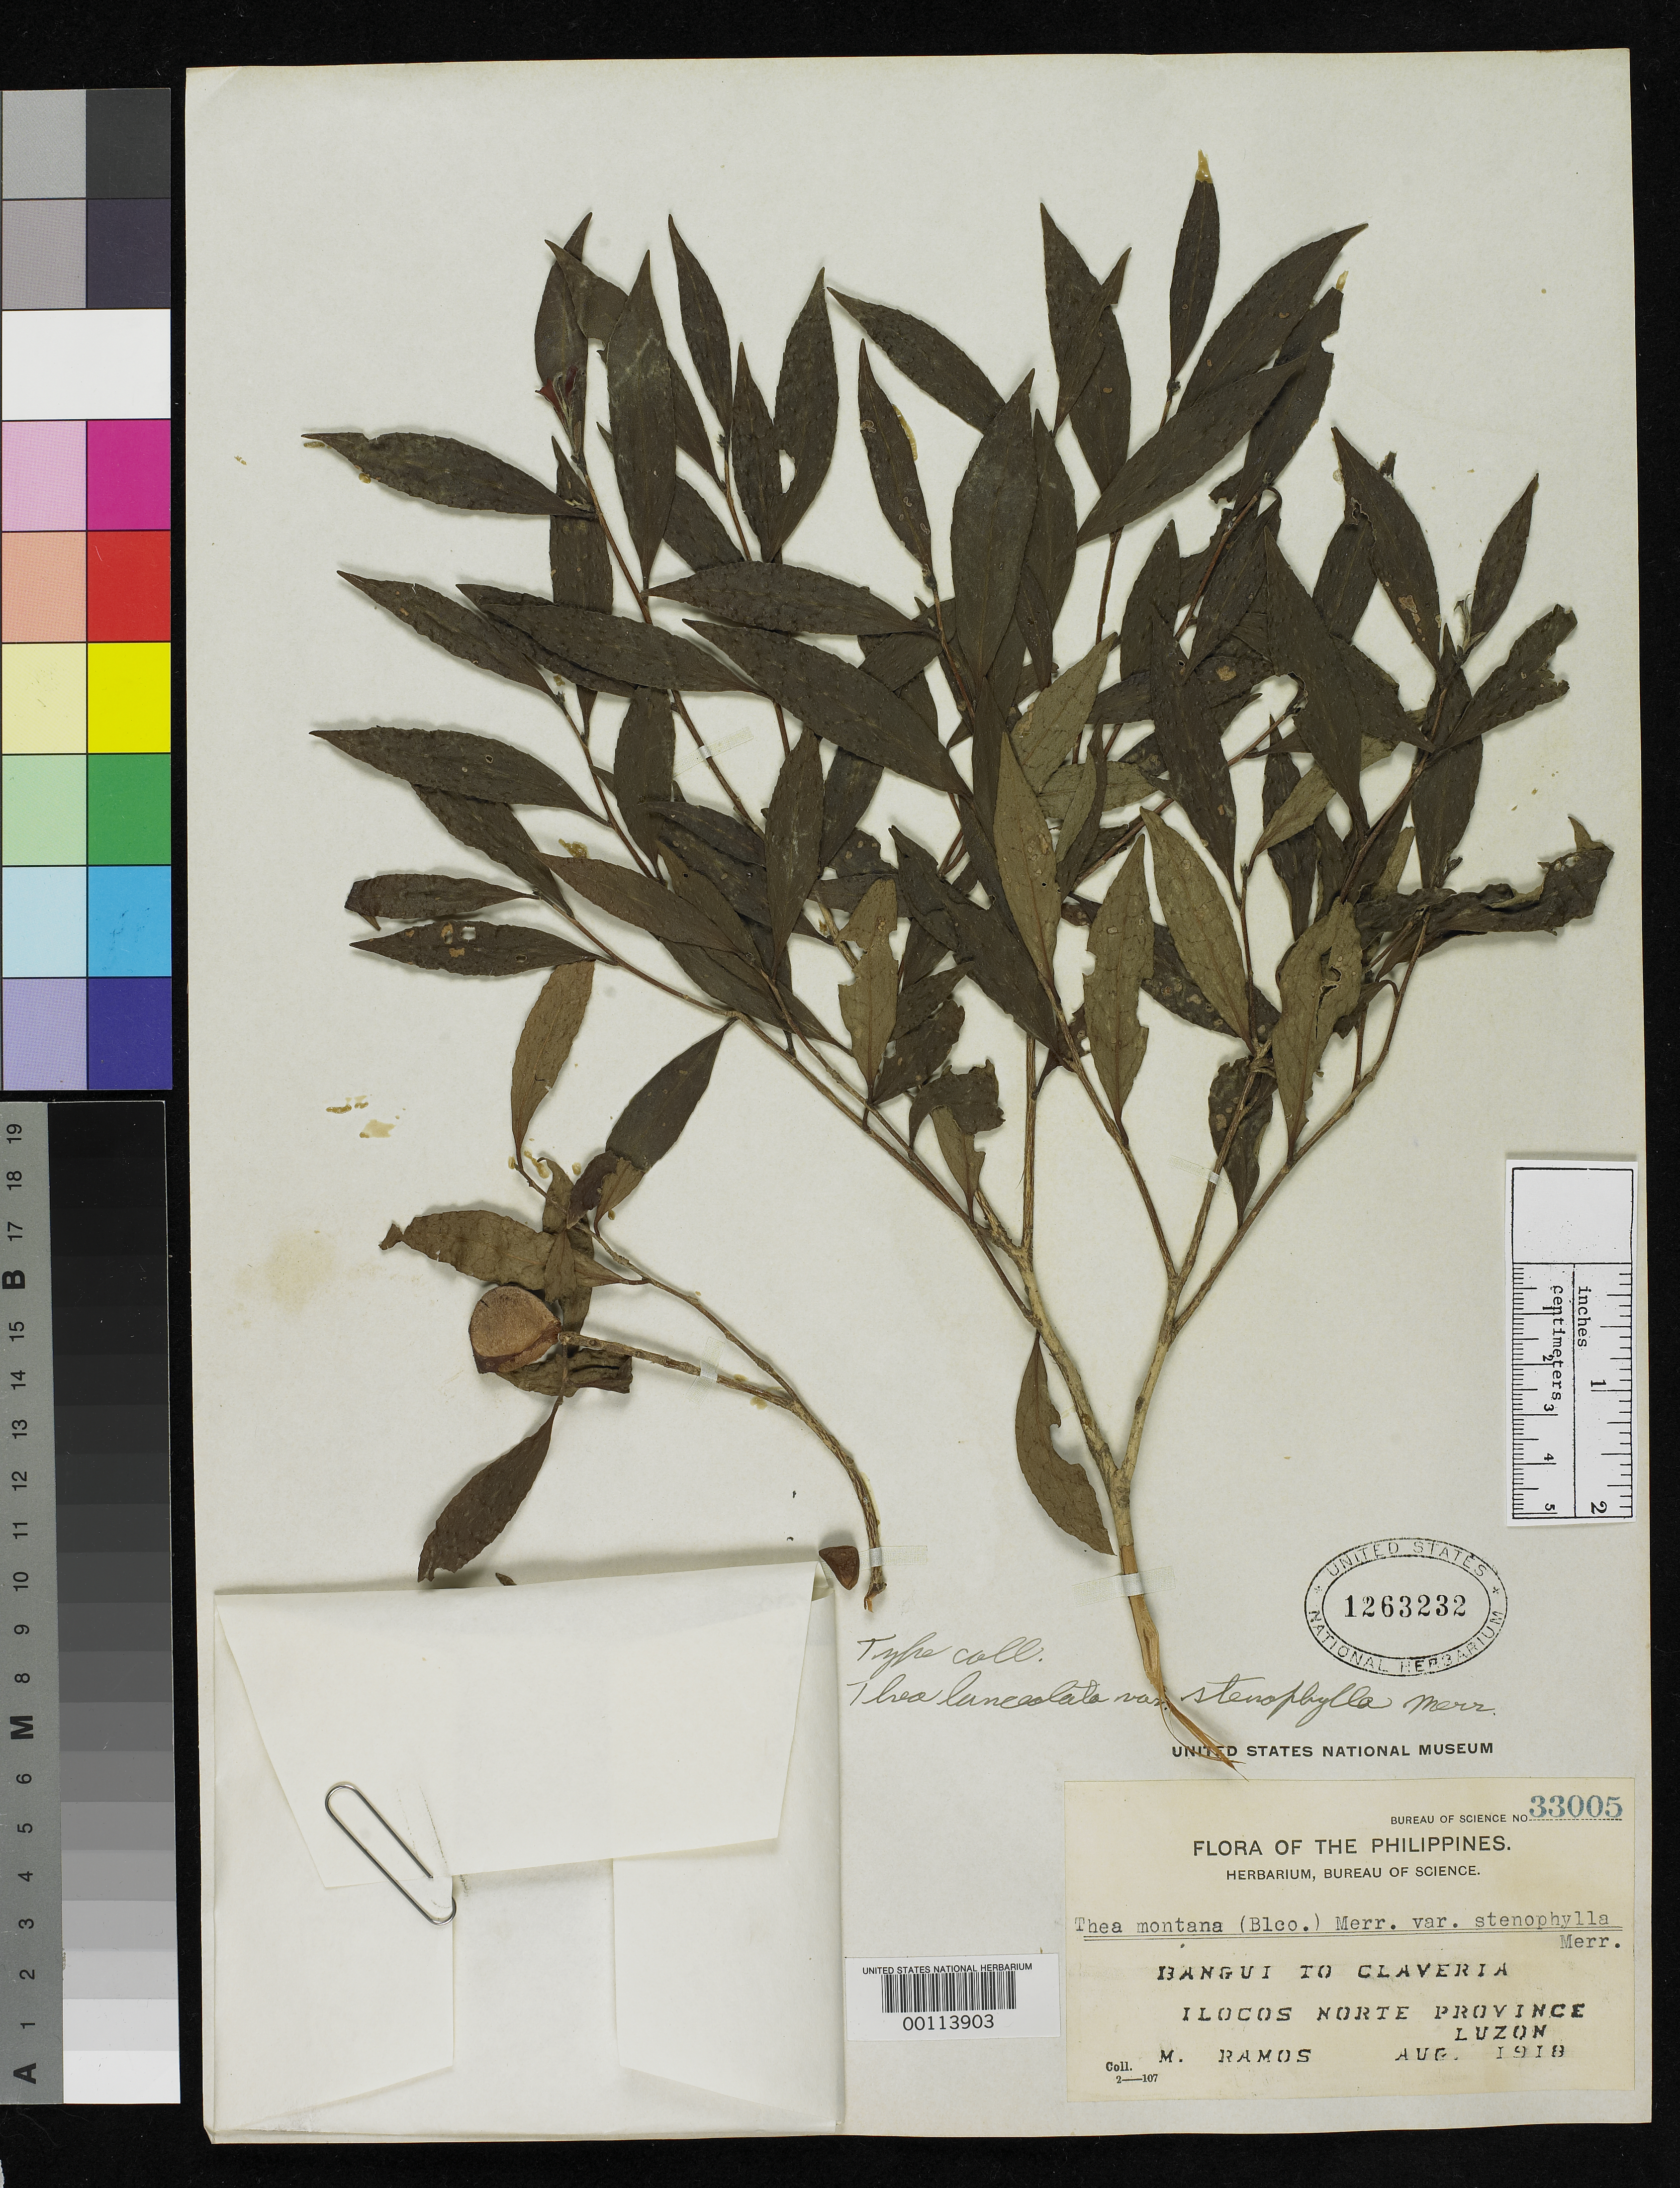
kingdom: Plantae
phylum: Tracheophyta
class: Magnoliopsida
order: Ericales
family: Theaceae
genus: Thea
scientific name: Thea lanceolata var. stenophylla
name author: Merr.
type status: Isotype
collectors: M. Ramos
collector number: Bur. Sci. 33005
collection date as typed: Aug 1918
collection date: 1918-08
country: Philippines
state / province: Ilocos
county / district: Ilocos Norte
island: Luzon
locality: Bangui to Claveria.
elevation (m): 450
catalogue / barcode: US 1263232